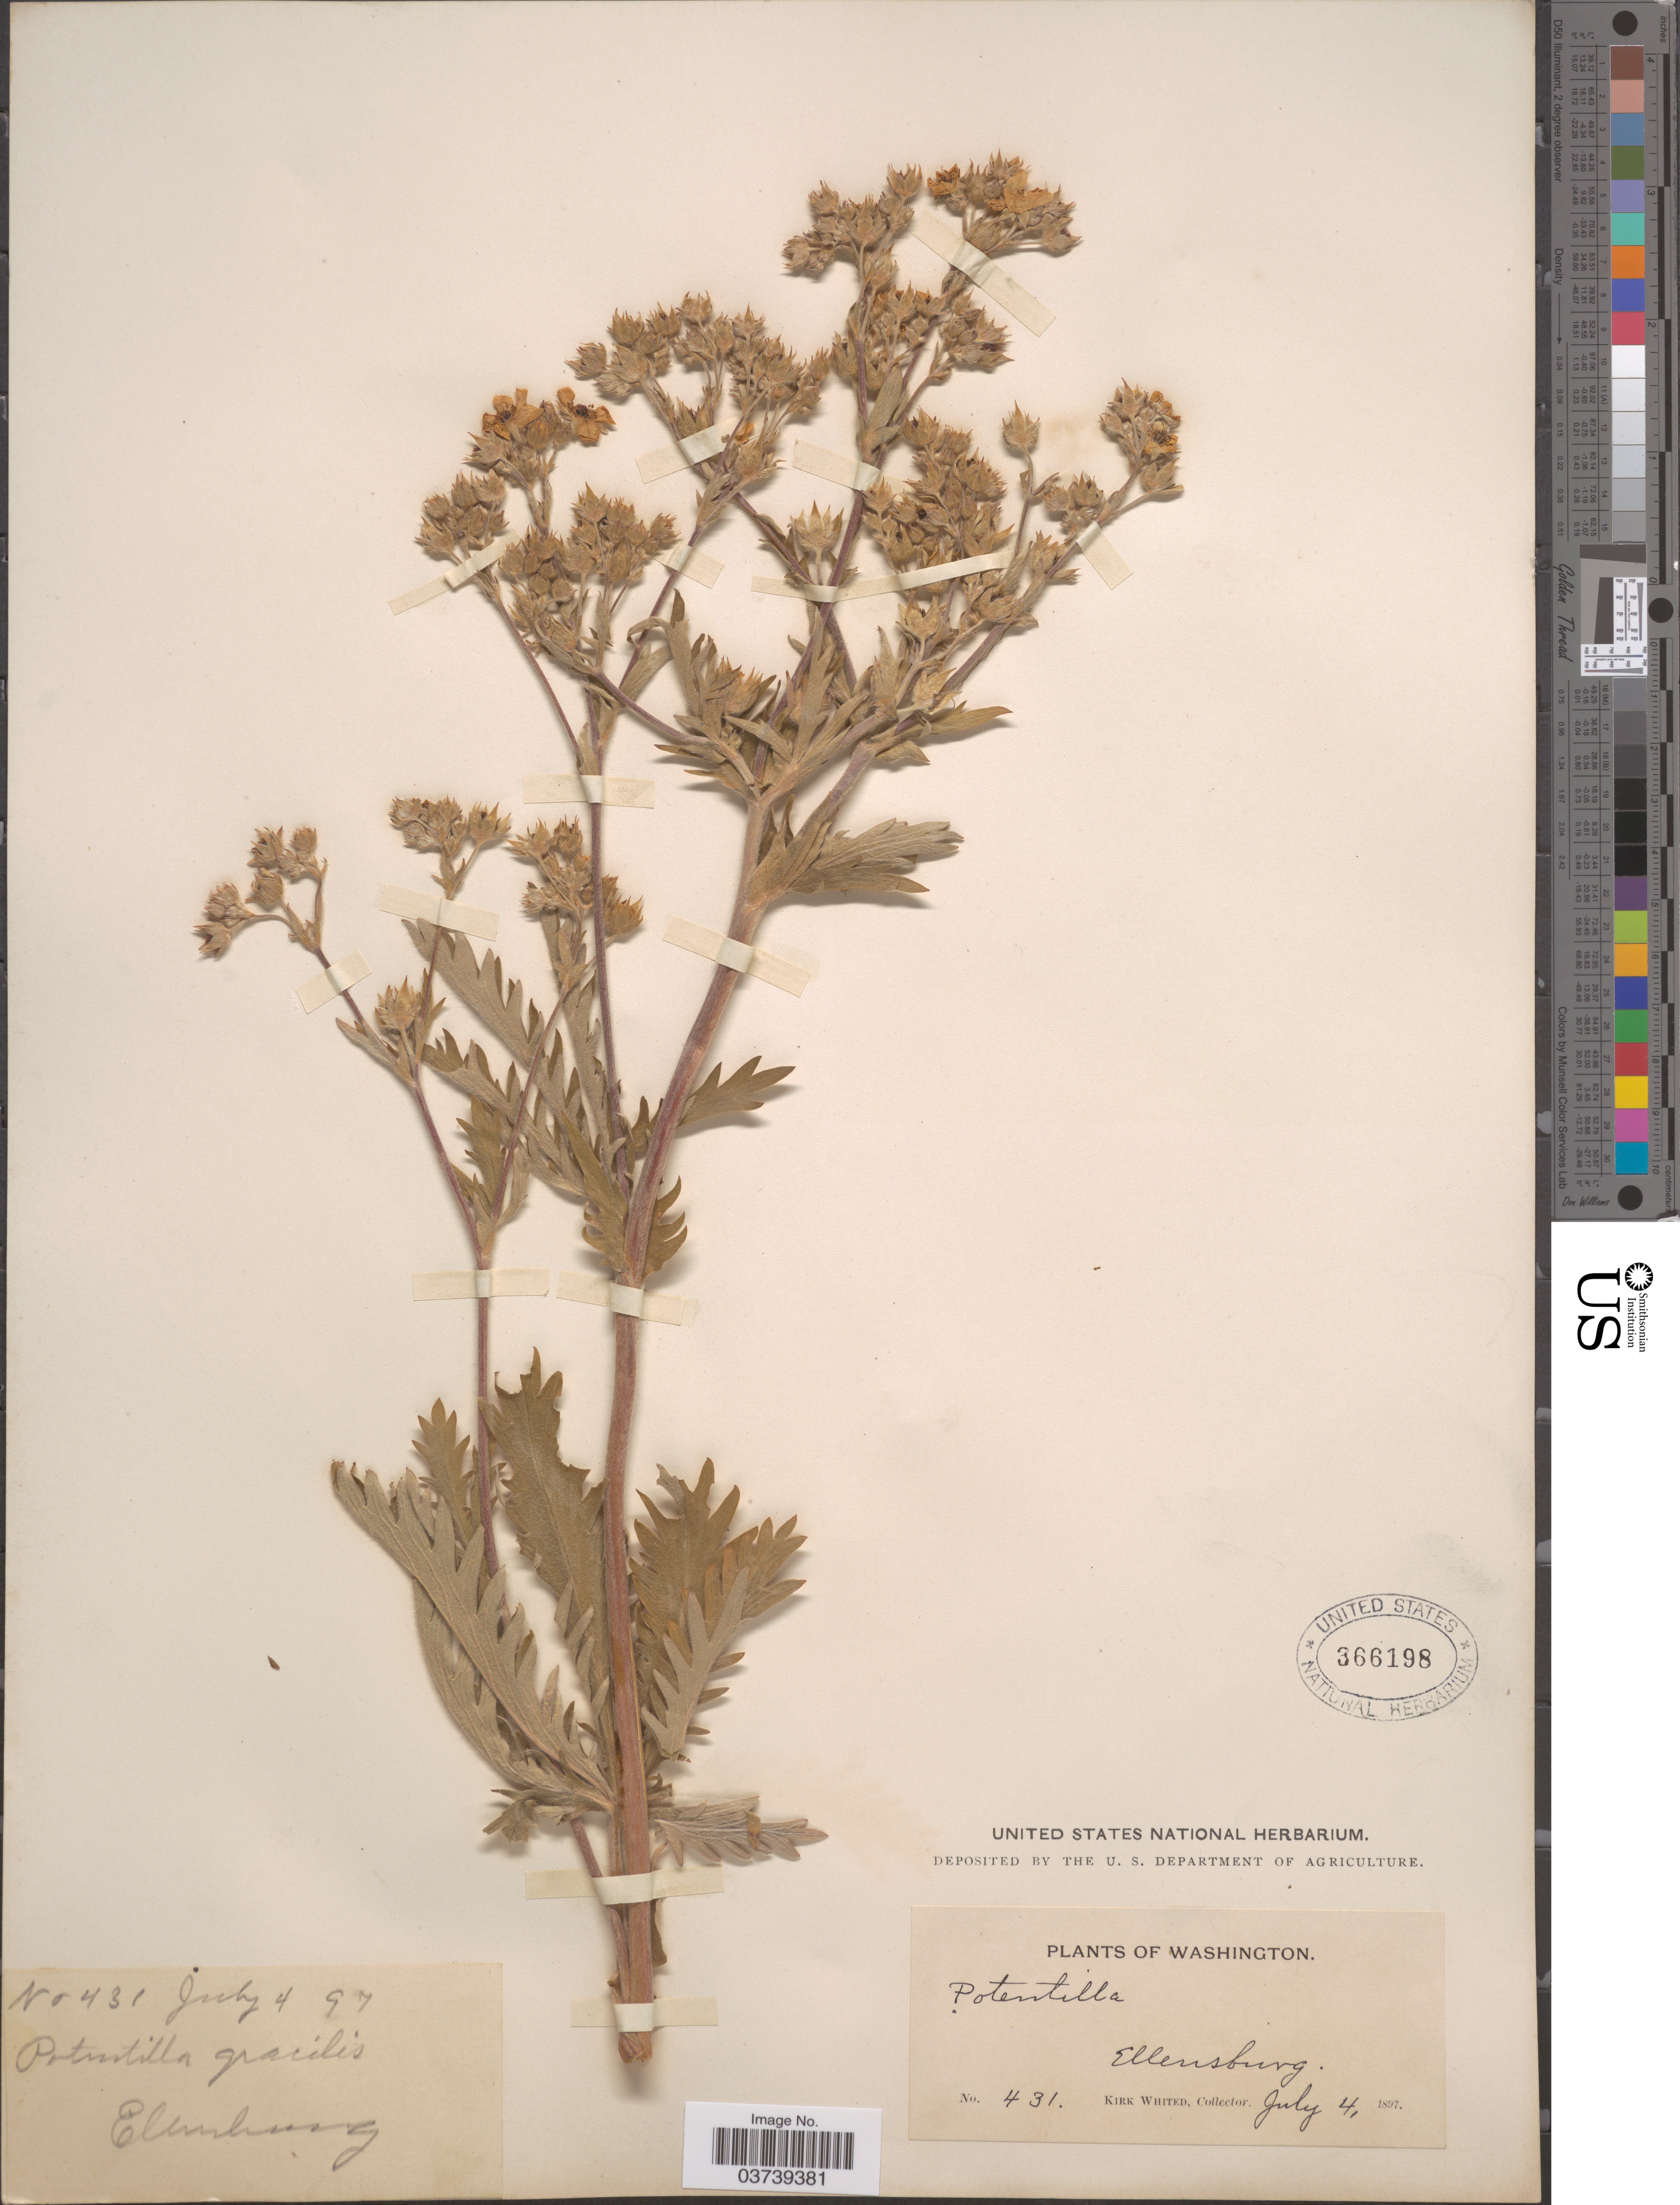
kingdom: Plantae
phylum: Tracheophyta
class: Magnoliopsida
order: Rosales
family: Rosaceae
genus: Potentilla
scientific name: Potentilla gracilis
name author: Douglas ex Hook.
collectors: K. Whited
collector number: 431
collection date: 1897-07-04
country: United States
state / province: Washington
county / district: Kittitas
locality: Ellensburg.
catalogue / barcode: US 366198